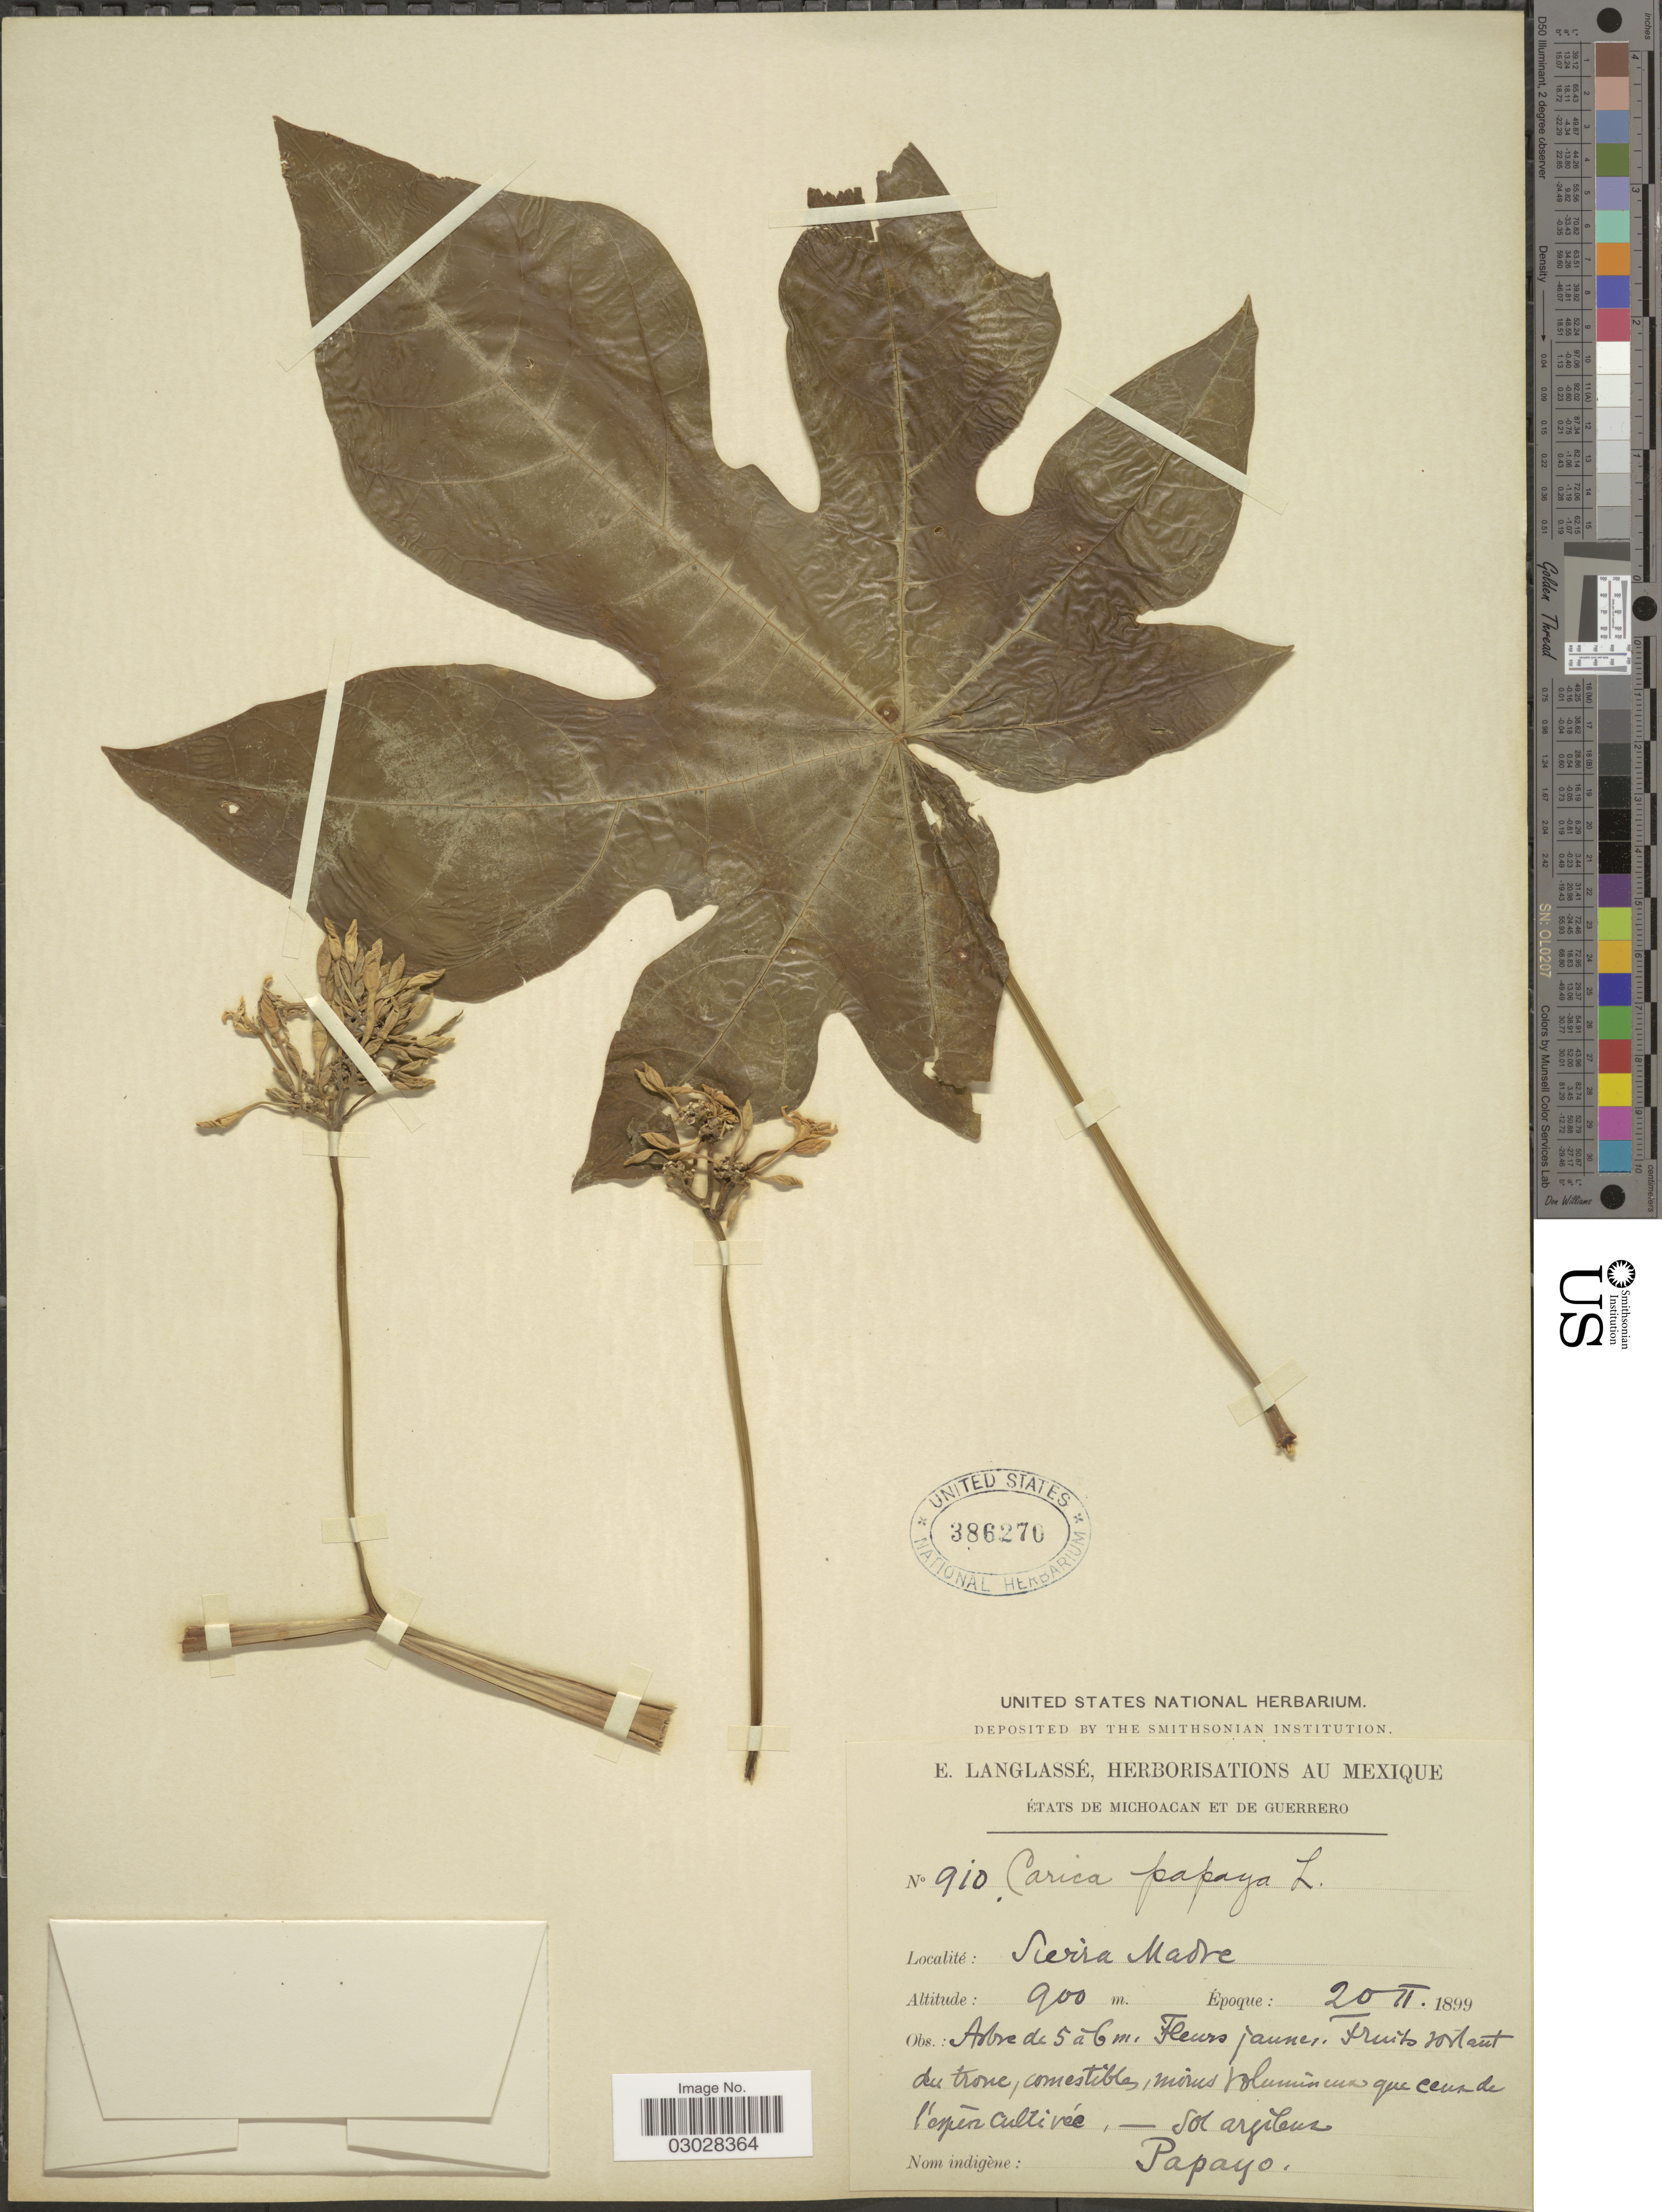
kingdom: Plantae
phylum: Tracheophyta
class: Magnoliopsida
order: Brassicales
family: Caricaceae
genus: Carica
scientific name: Carica papaya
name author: L.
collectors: E. Langlassé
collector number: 910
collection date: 1899-02-20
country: Mexico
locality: Sierra Madre.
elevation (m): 900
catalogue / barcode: US 386270